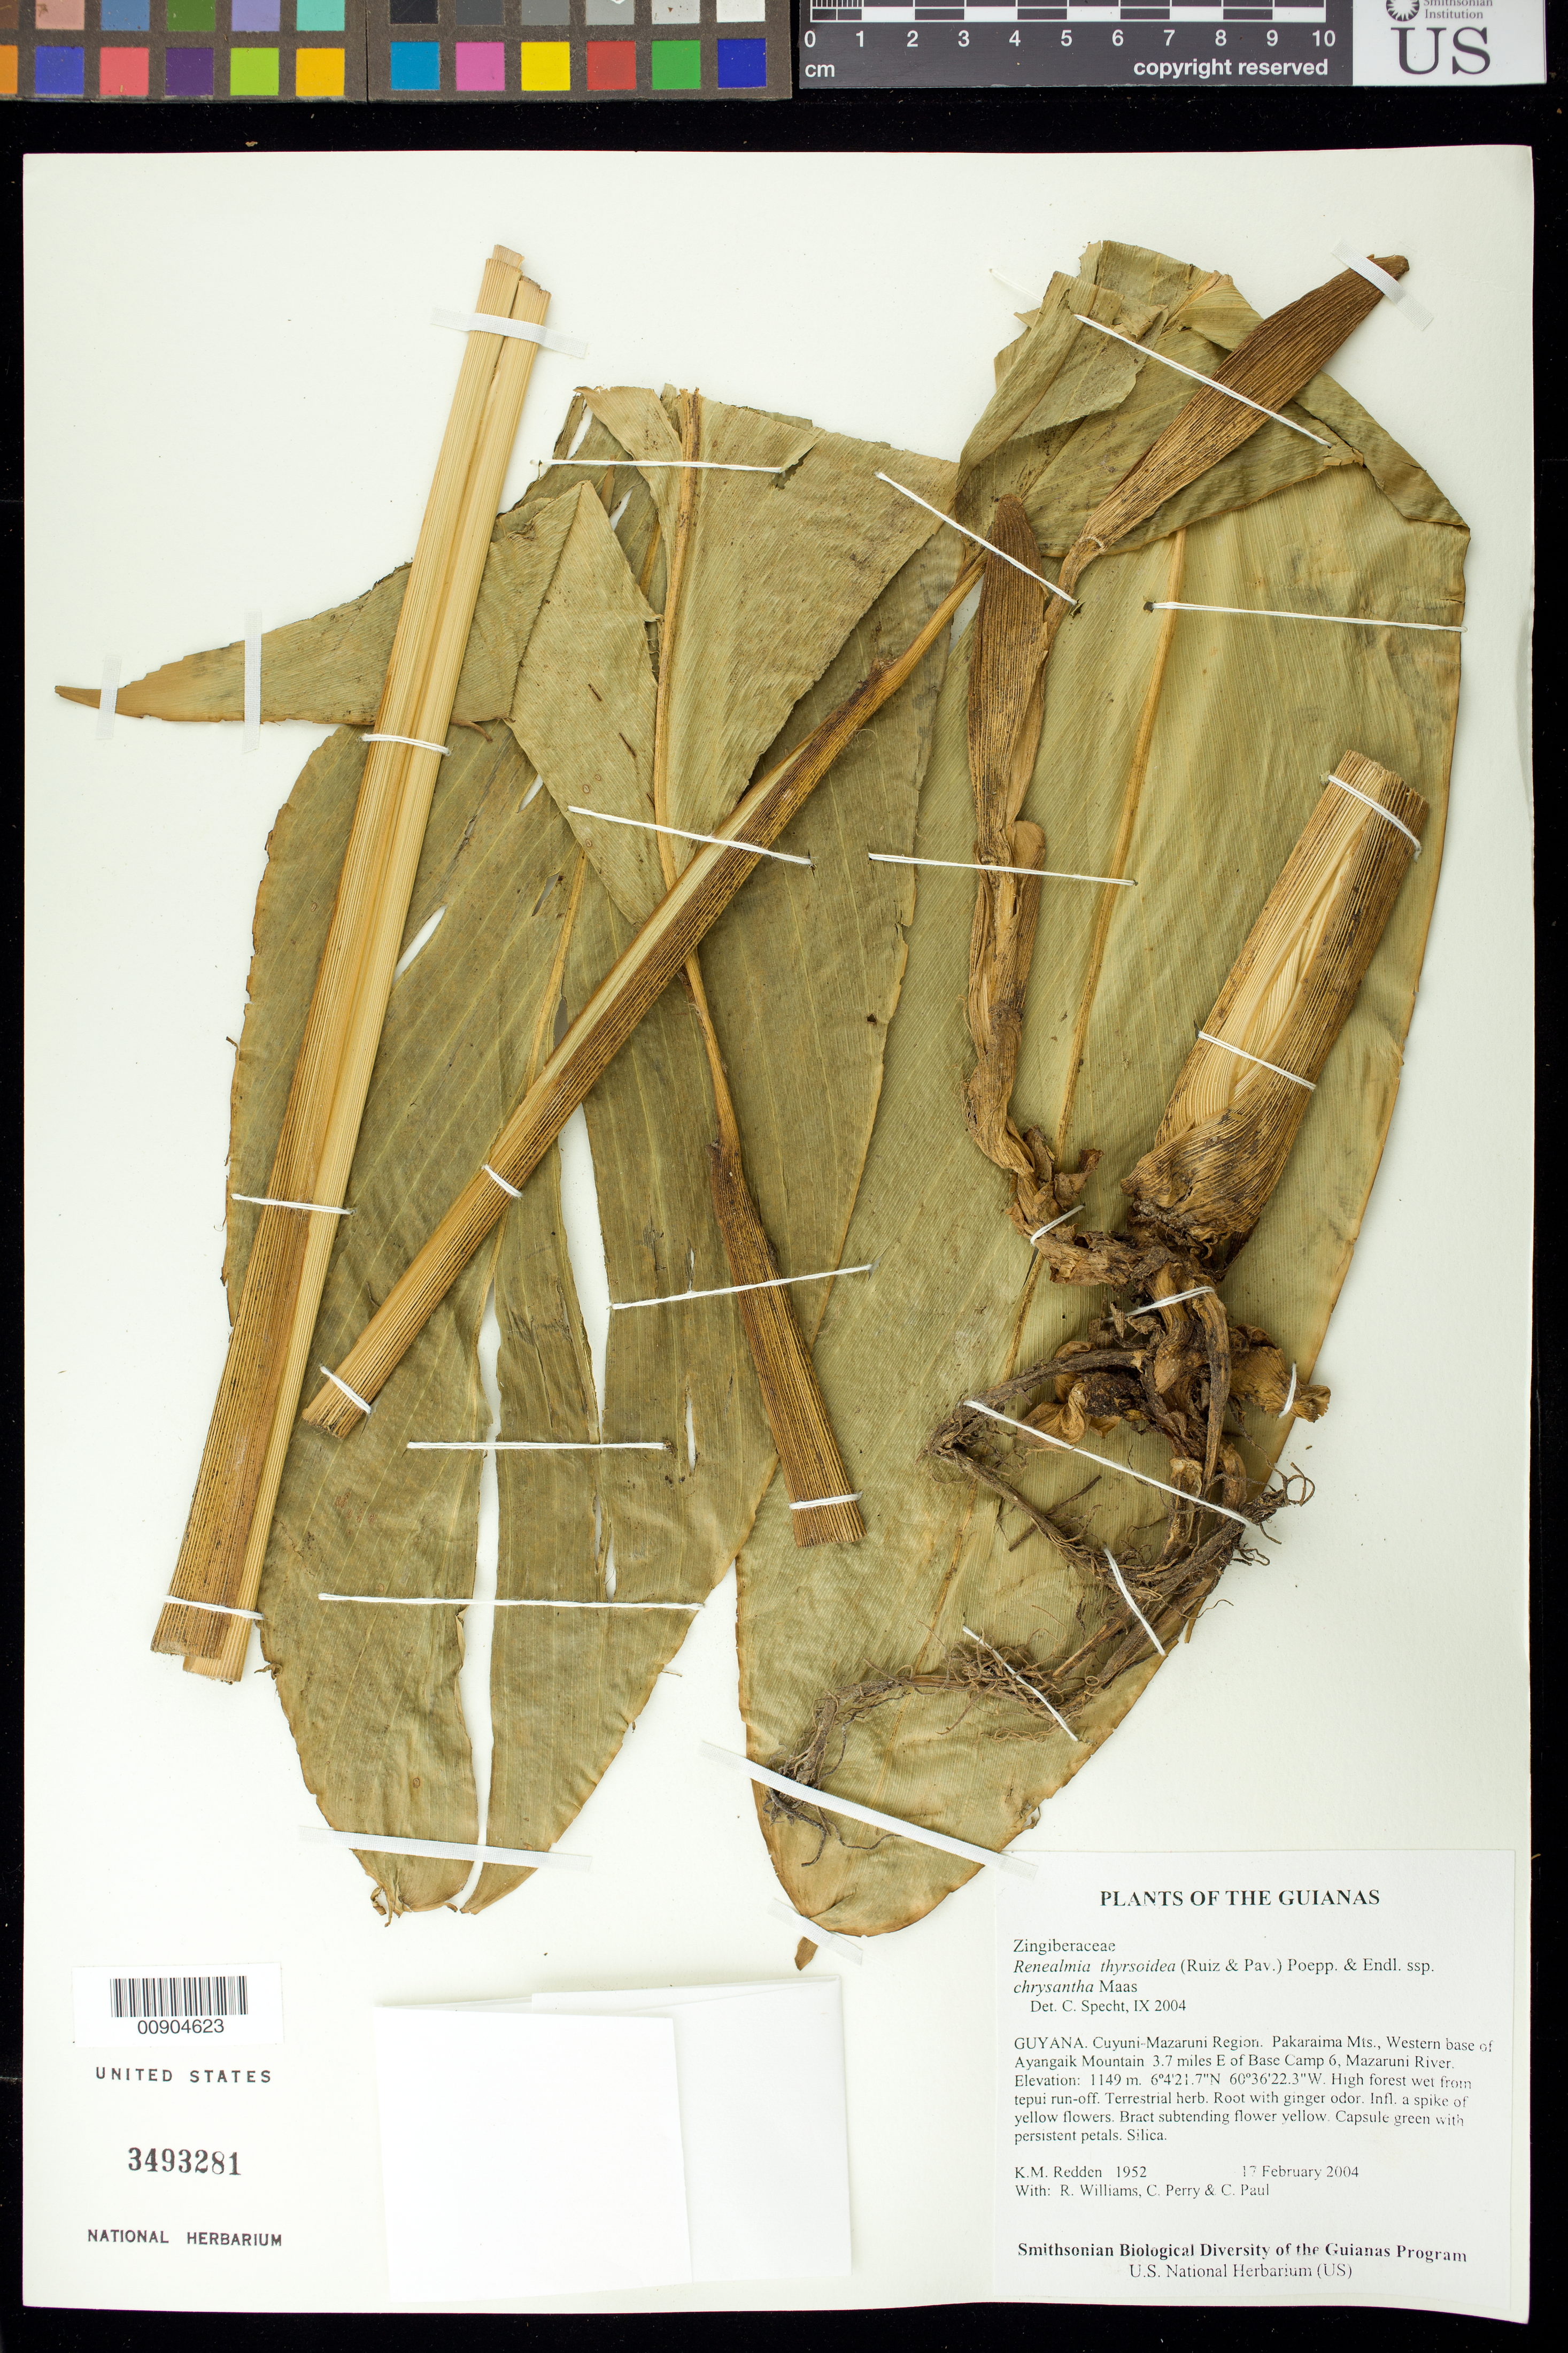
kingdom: Plantae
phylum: Tracheophyta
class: Liliopsida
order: Zingiberales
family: Zingiberaceae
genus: Renealmia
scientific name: Renealmia thyrsoidea subsp. chrysantha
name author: Maas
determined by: Specht, Chelsea D., University of California (UNITED STATES)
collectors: K. M. Redden, R. Williams, C. Perry & C. Paul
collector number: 1952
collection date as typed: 17 February 2004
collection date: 2004-02-17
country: Guyana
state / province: Cuyuni-Mazaruni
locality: Pakaraima Mts., Western base of Ayangaik Mountain. 3.7 miles E of Base Camp 6, Mazaruni River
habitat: High forest wet from tepui run-off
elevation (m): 1149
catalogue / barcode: US 3493281